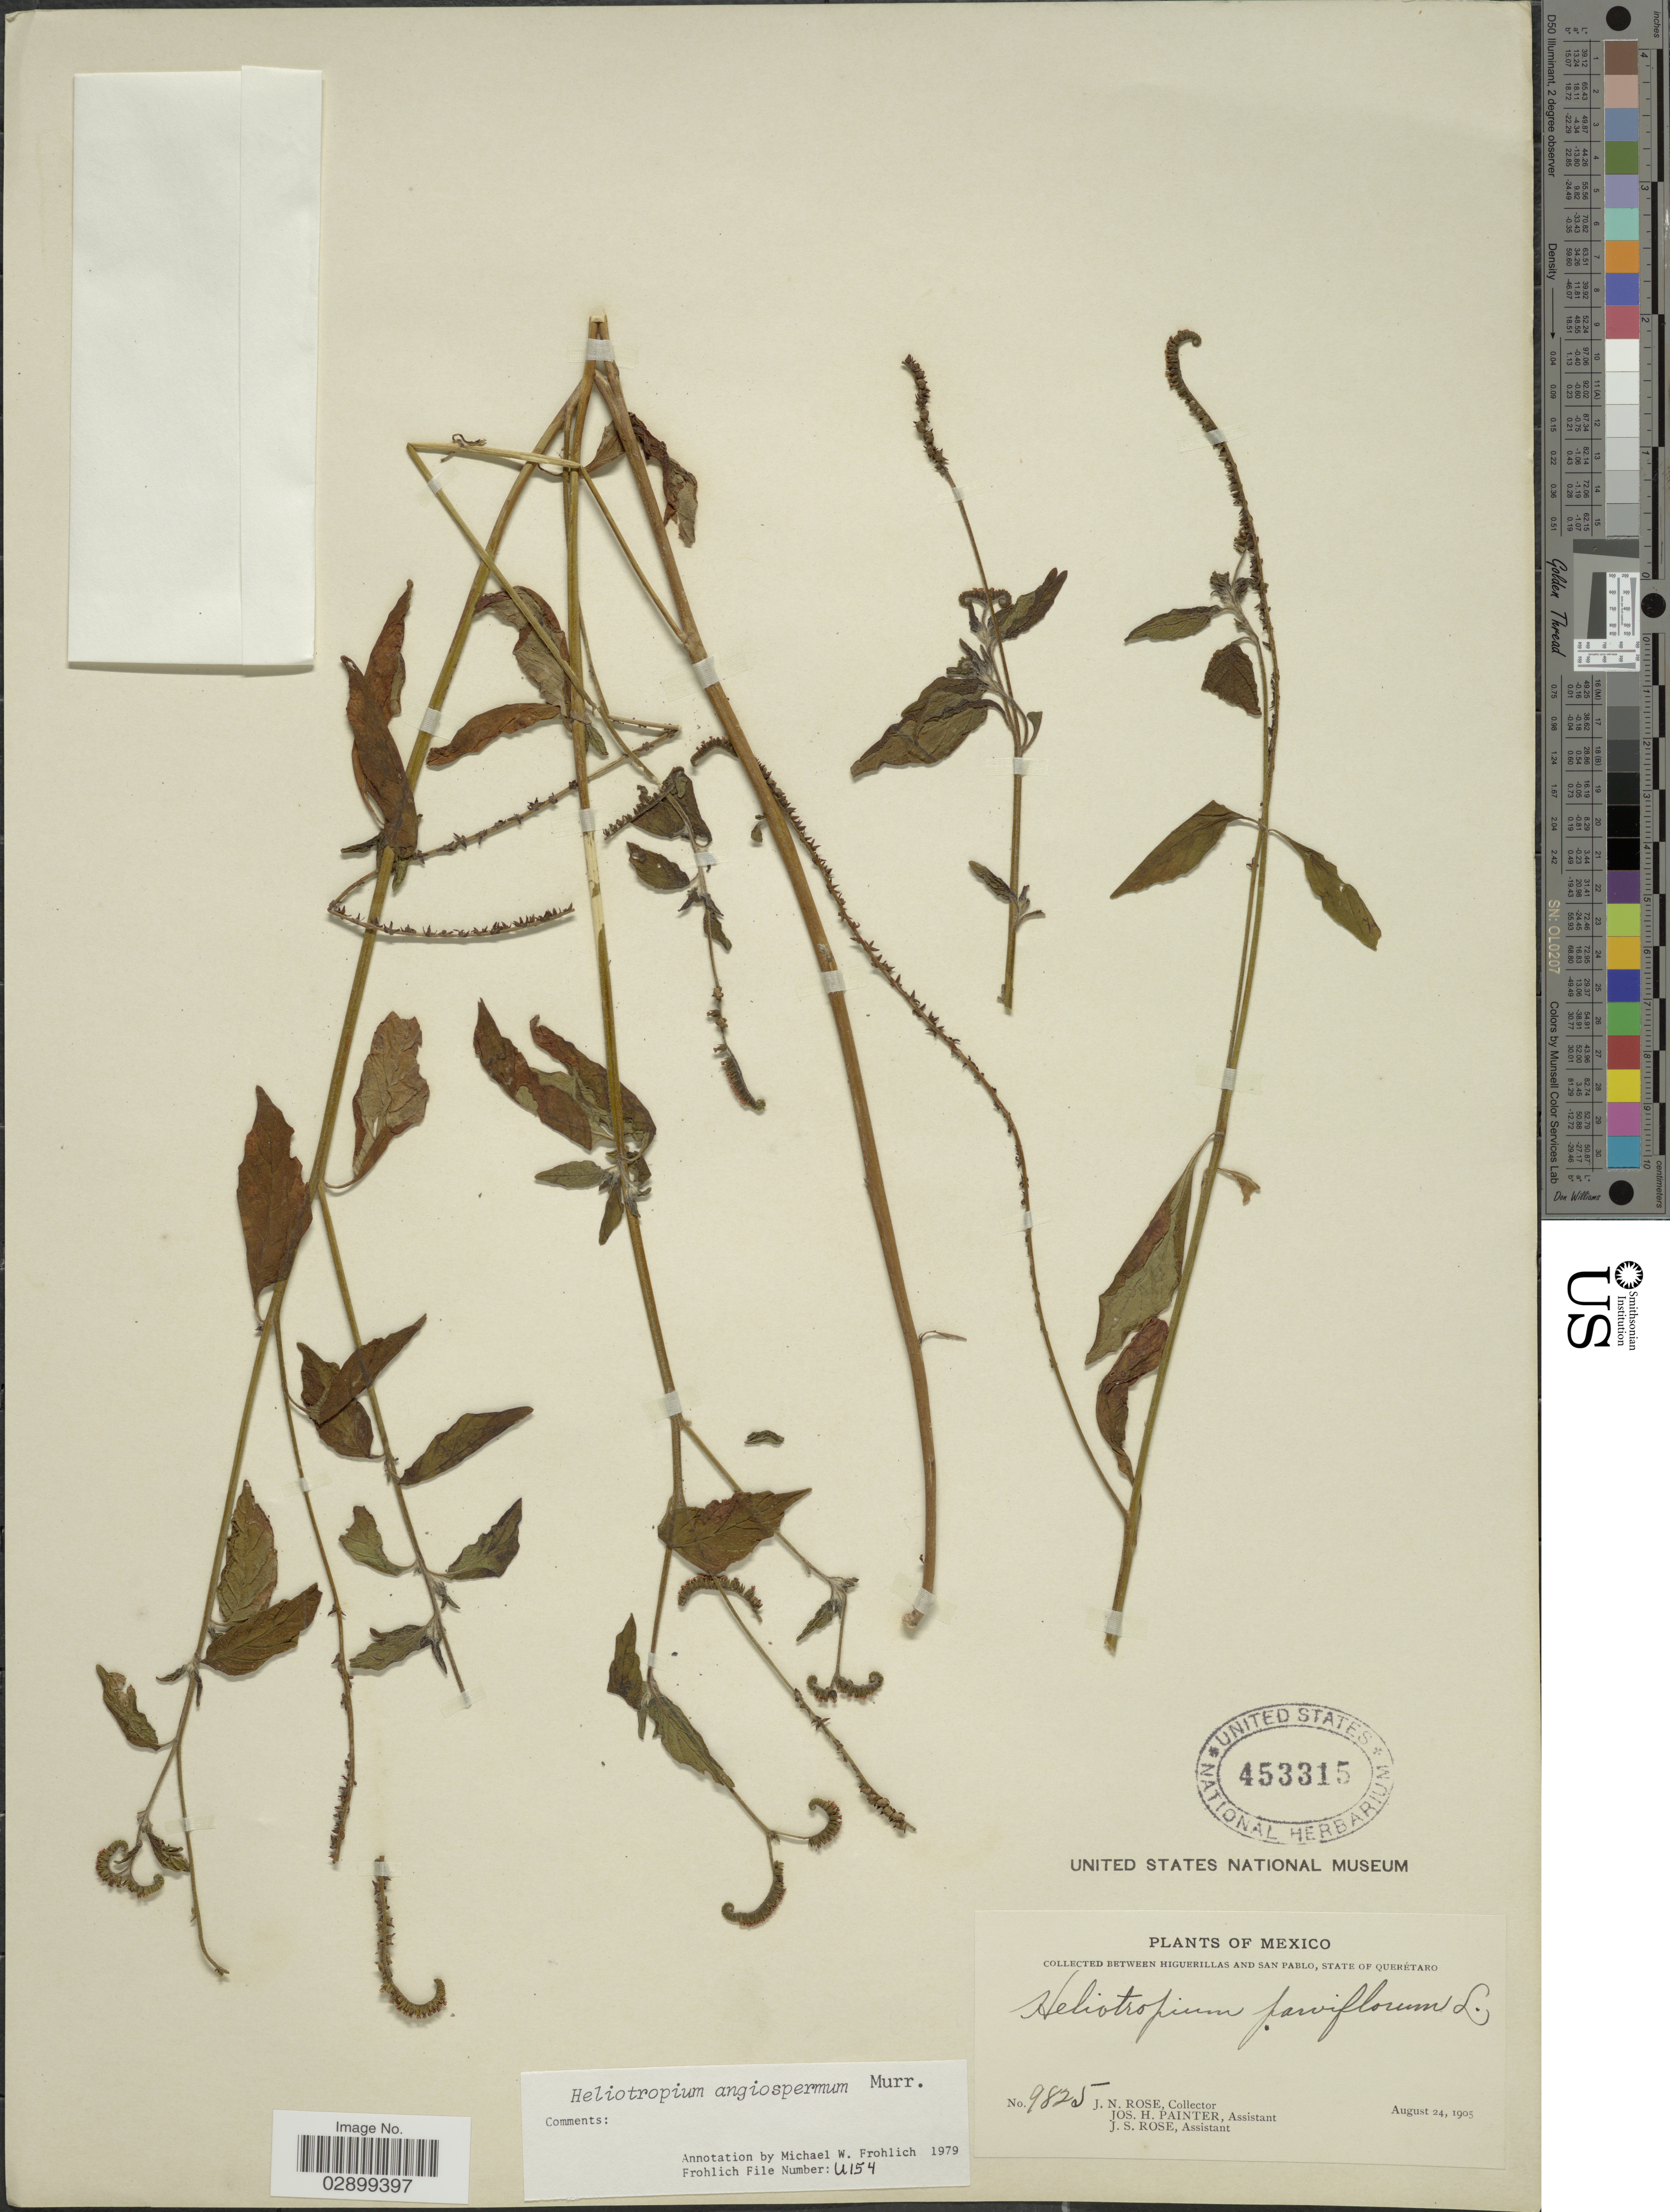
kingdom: Plantae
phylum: Tracheophyta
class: Magnoliopsida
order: Boraginales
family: Heliotropiaceae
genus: Heliotropium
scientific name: Heliotropium angiospermum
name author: Murray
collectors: J. N. Rose, J. H. Painter & J. S. Rose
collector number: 9825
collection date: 1905-08-24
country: Mexico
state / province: Querétaro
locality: Between Higuerillas and San Pablo, State of Querétaro.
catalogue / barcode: US 453315